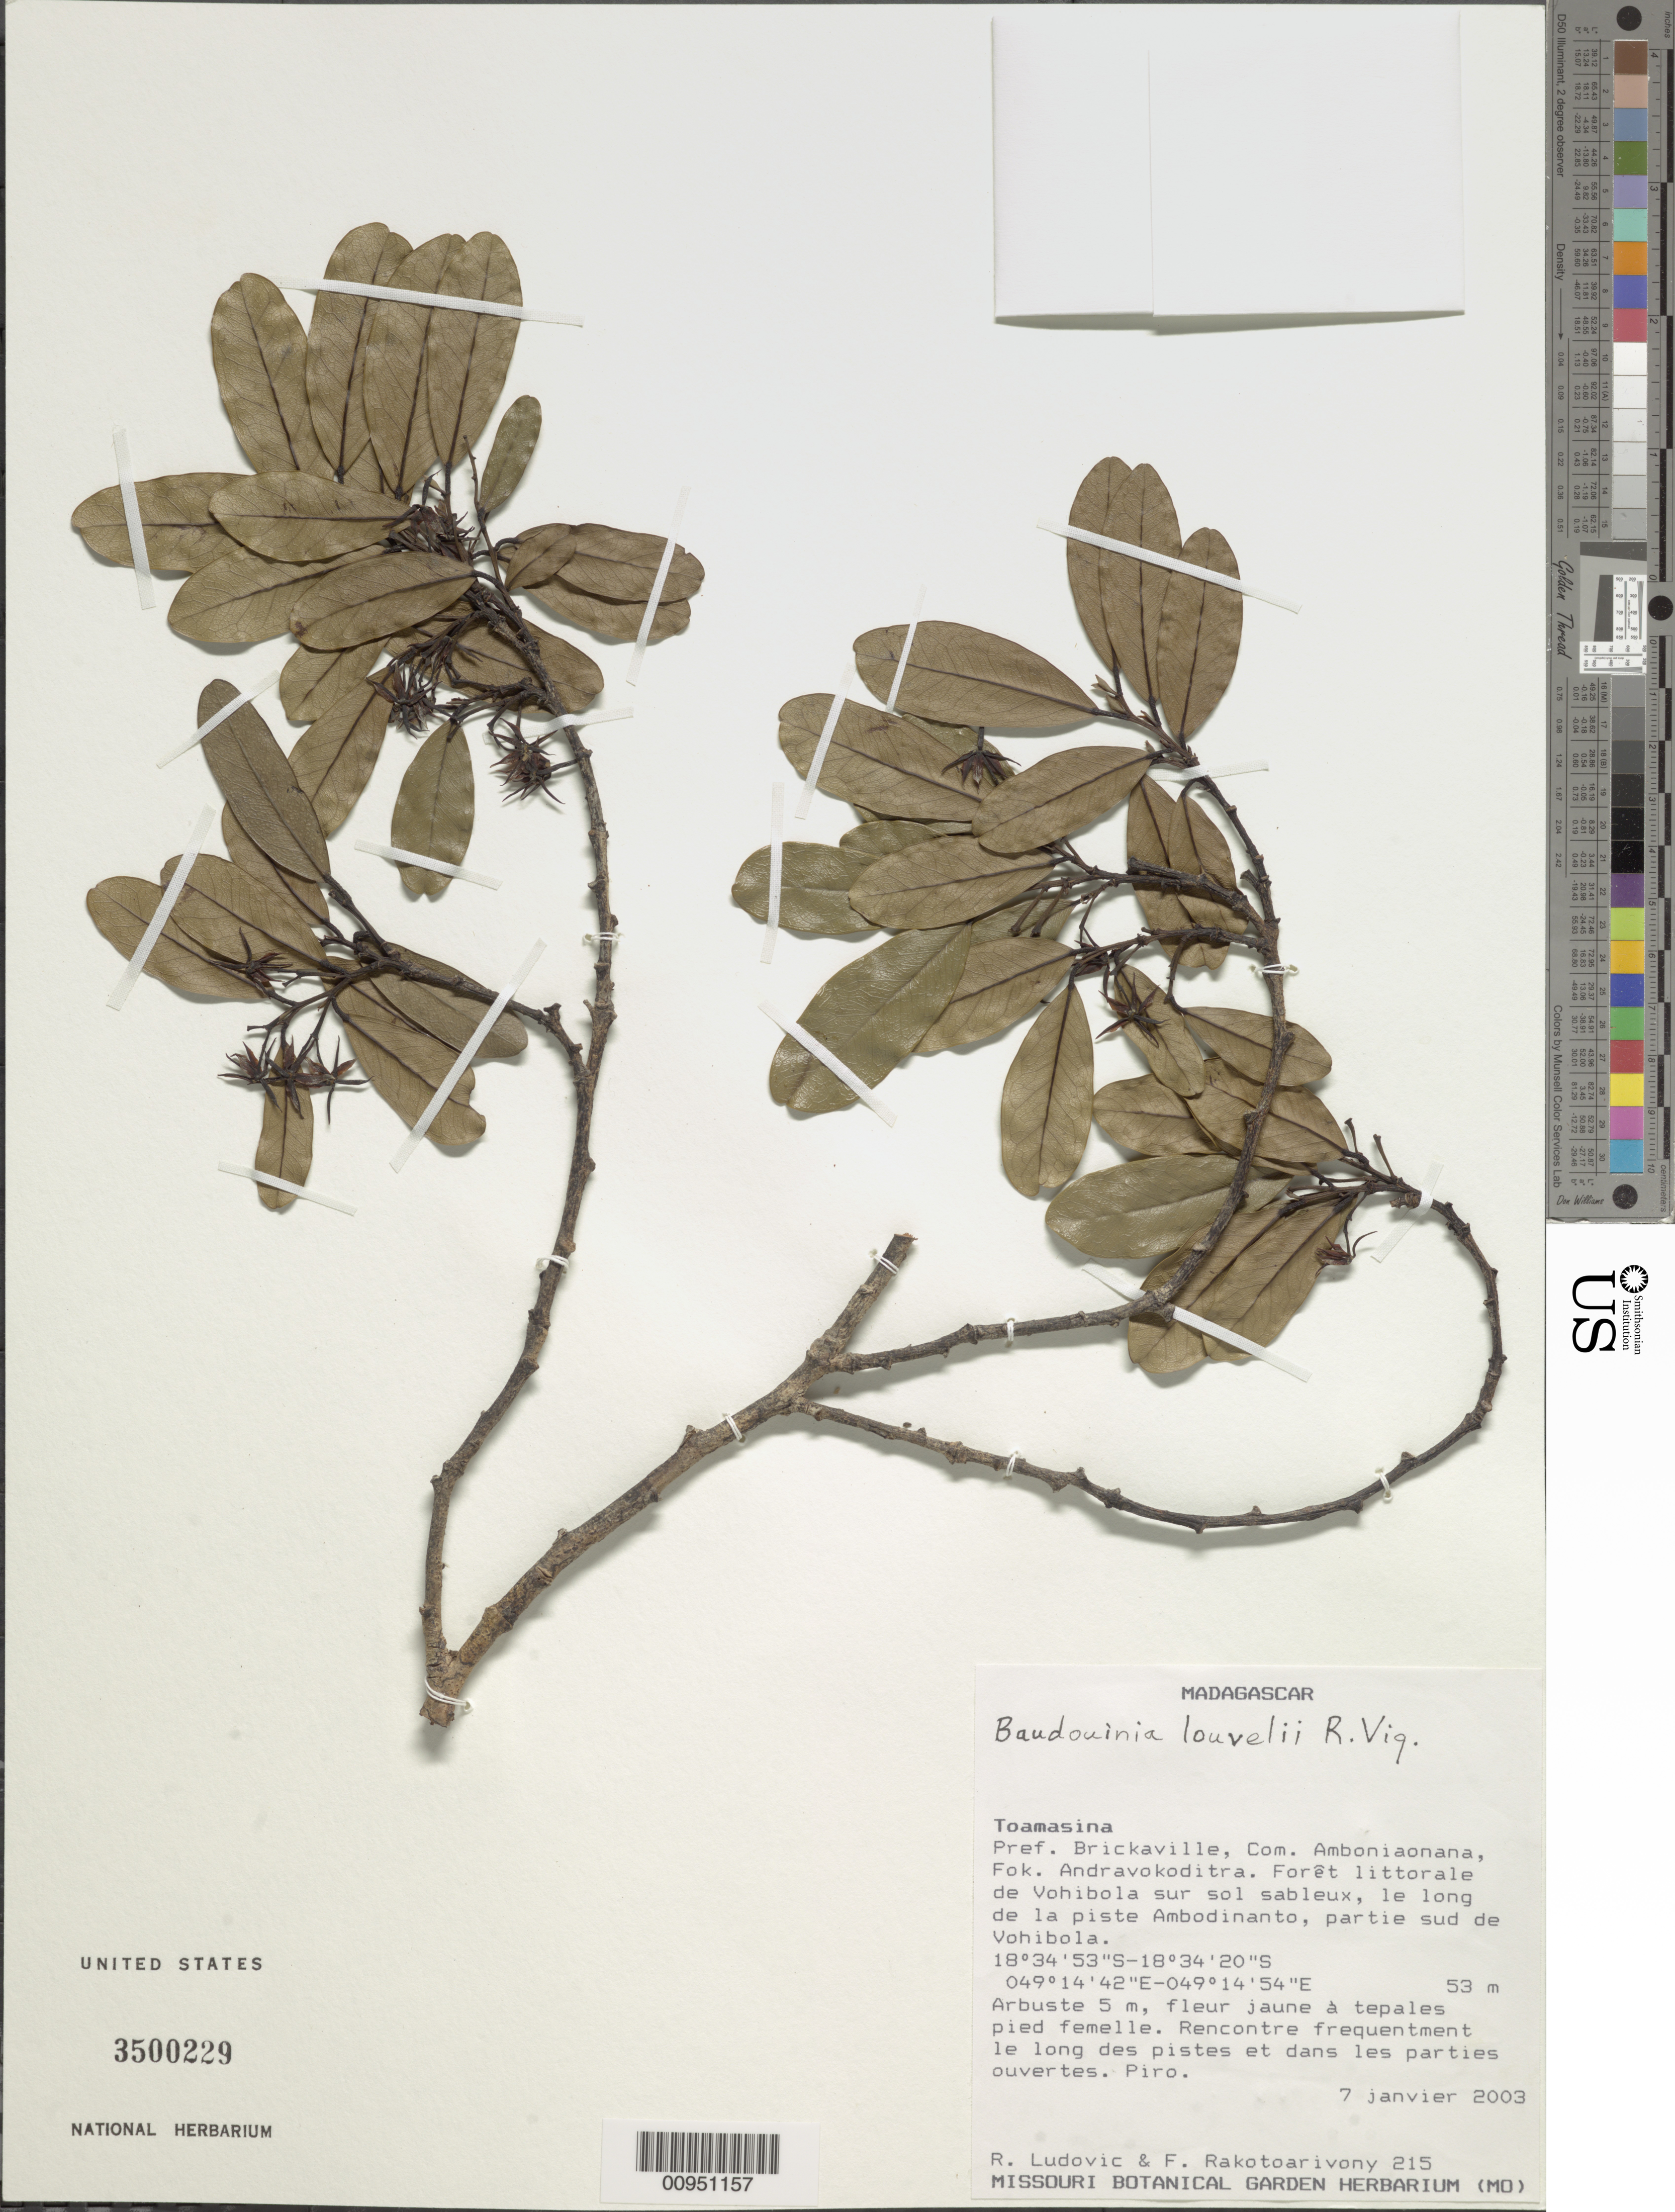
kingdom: Plantae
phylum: Tracheophyta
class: Magnoliopsida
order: Fabales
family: Fabaceae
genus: Baudouinia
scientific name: Baudouinia louvelii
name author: R. Vig.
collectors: R. Ludovic & F. Rakotoarivony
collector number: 215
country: Madagascar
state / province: Atsinanana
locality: Brickaville, Amboniaonana, Fok. Andravokoditra, Foret littorale de Vohibola sur sol Sableux.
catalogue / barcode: US 3500229